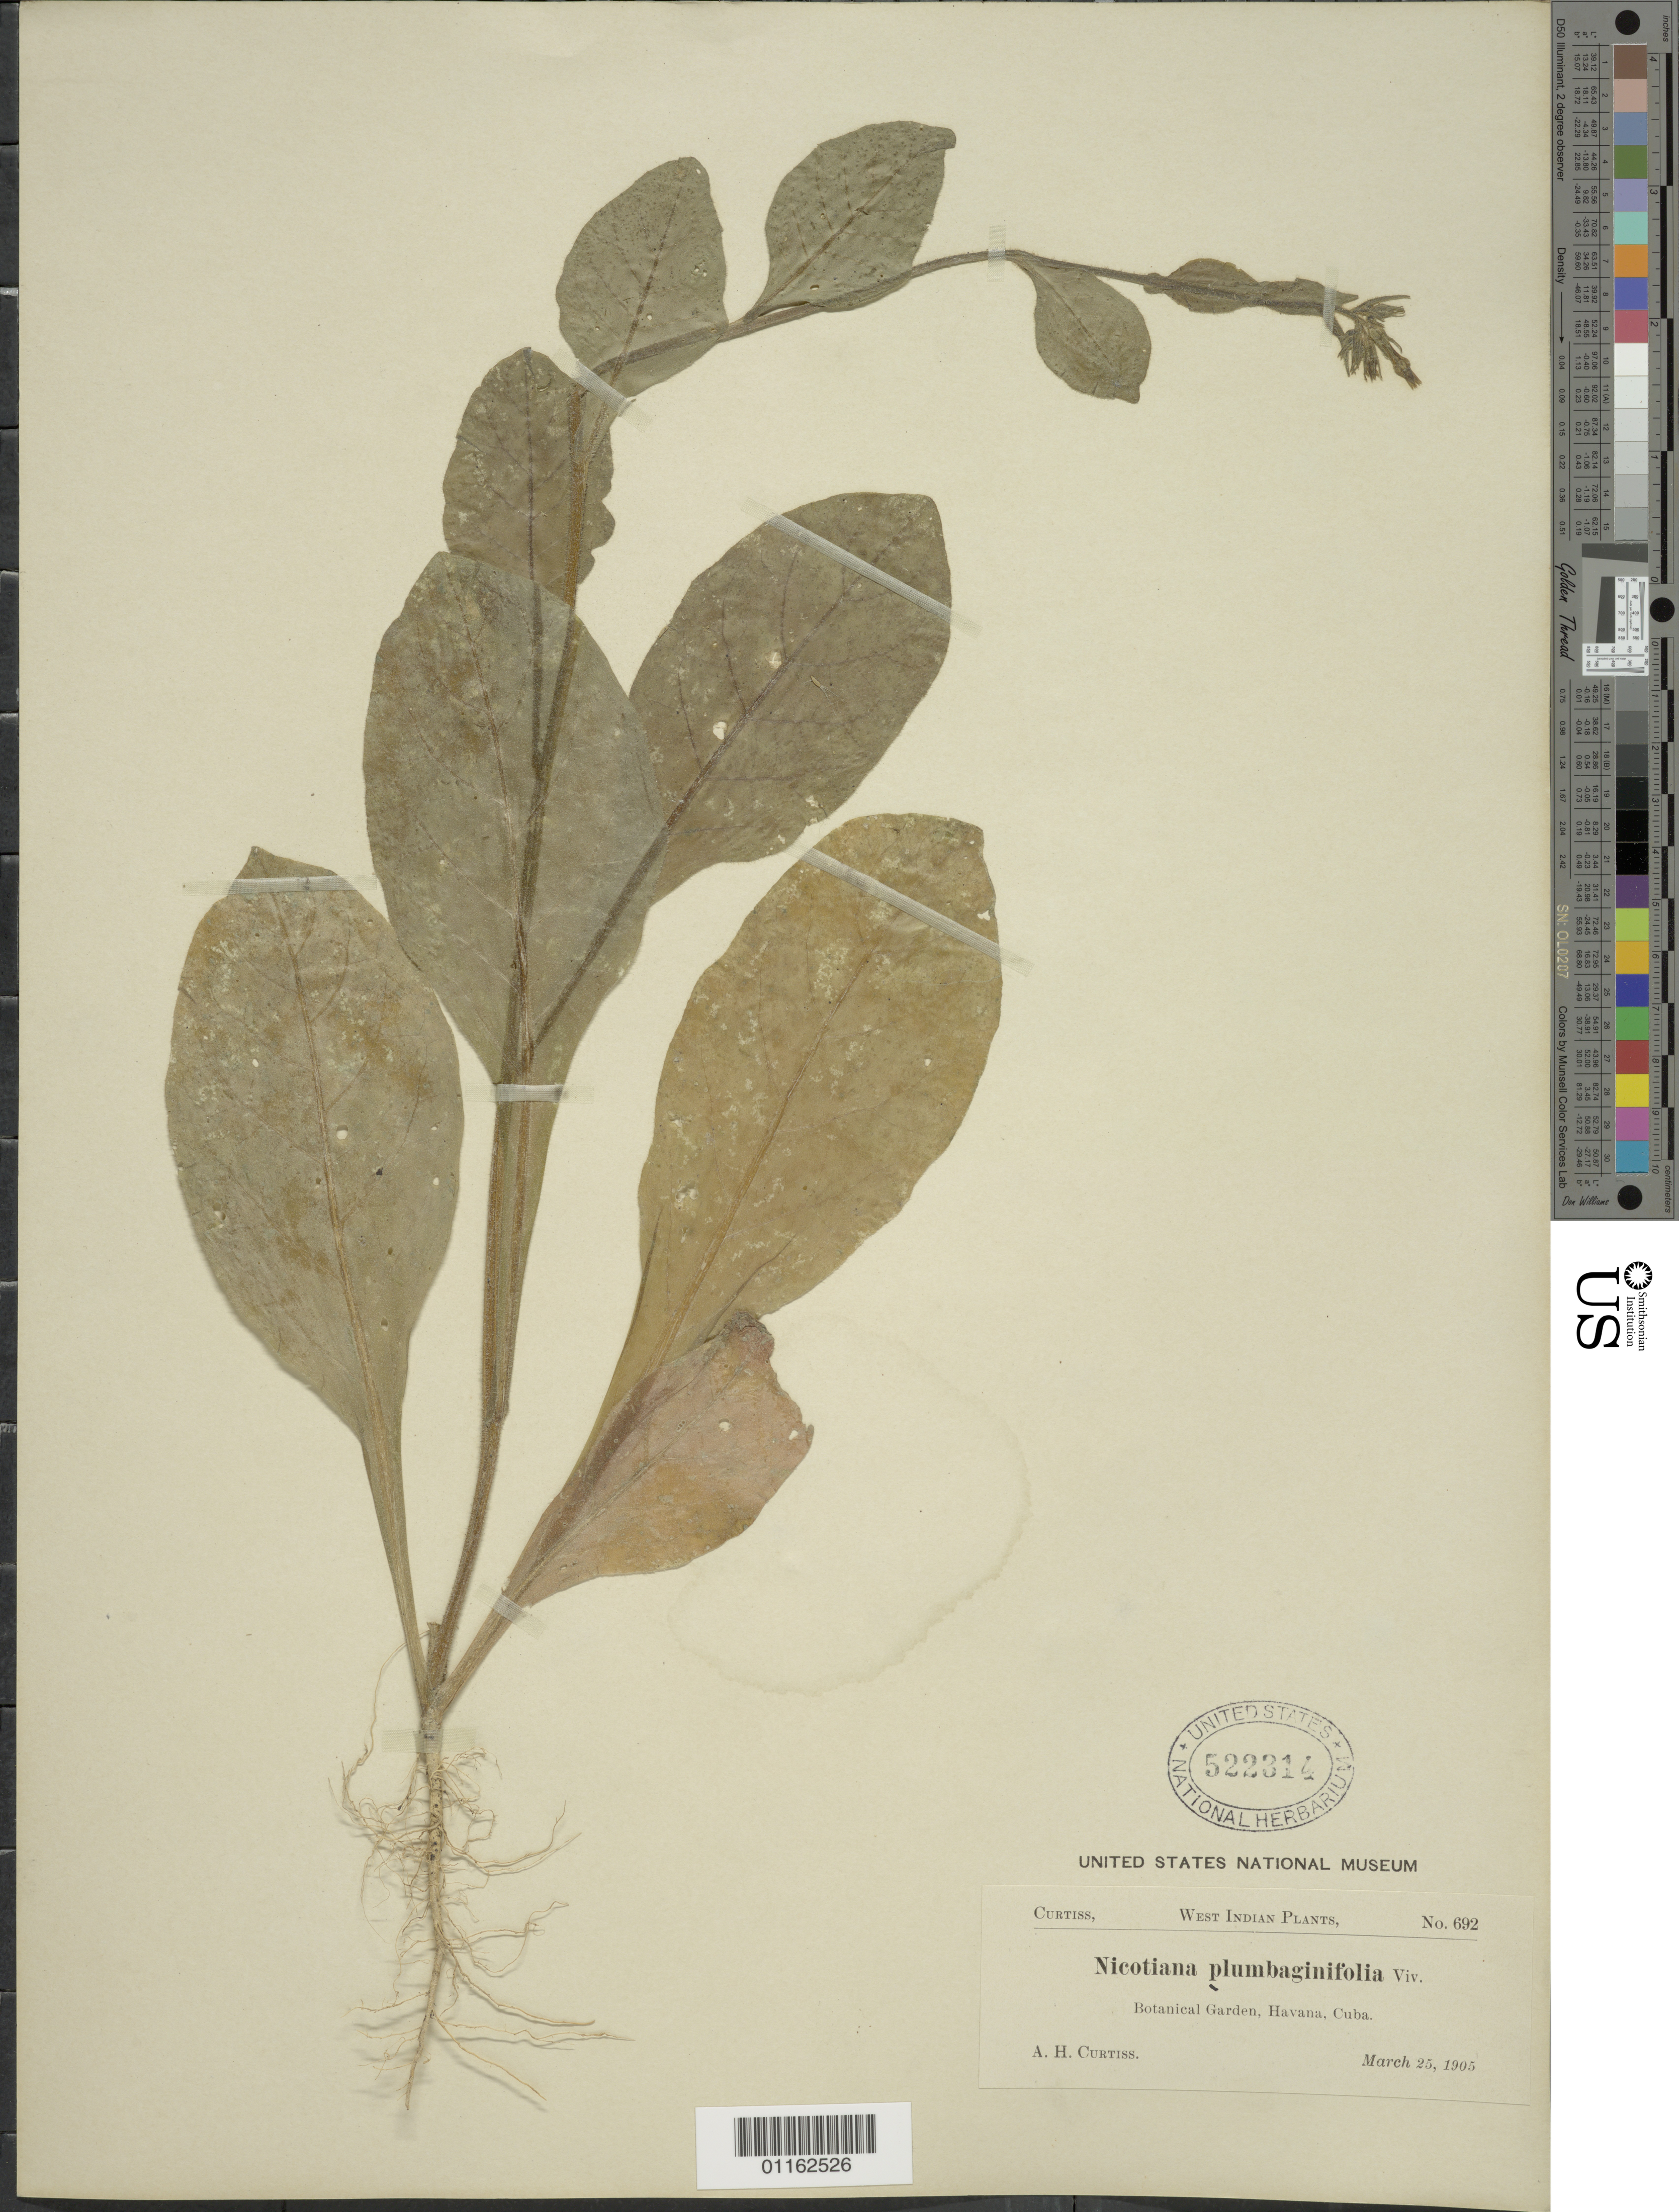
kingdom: Plantae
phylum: Tracheophyta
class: Magnoliopsida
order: Solanales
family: Solanaceae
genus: Nicotiana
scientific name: Nicotiana plumbaginifolia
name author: Viv.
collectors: A. H. Curtiss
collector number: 692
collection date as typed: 25 Mar 1905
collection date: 1905-03-25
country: Cuba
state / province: La Habana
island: Cuba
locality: Botanical Gardens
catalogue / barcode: US 522314